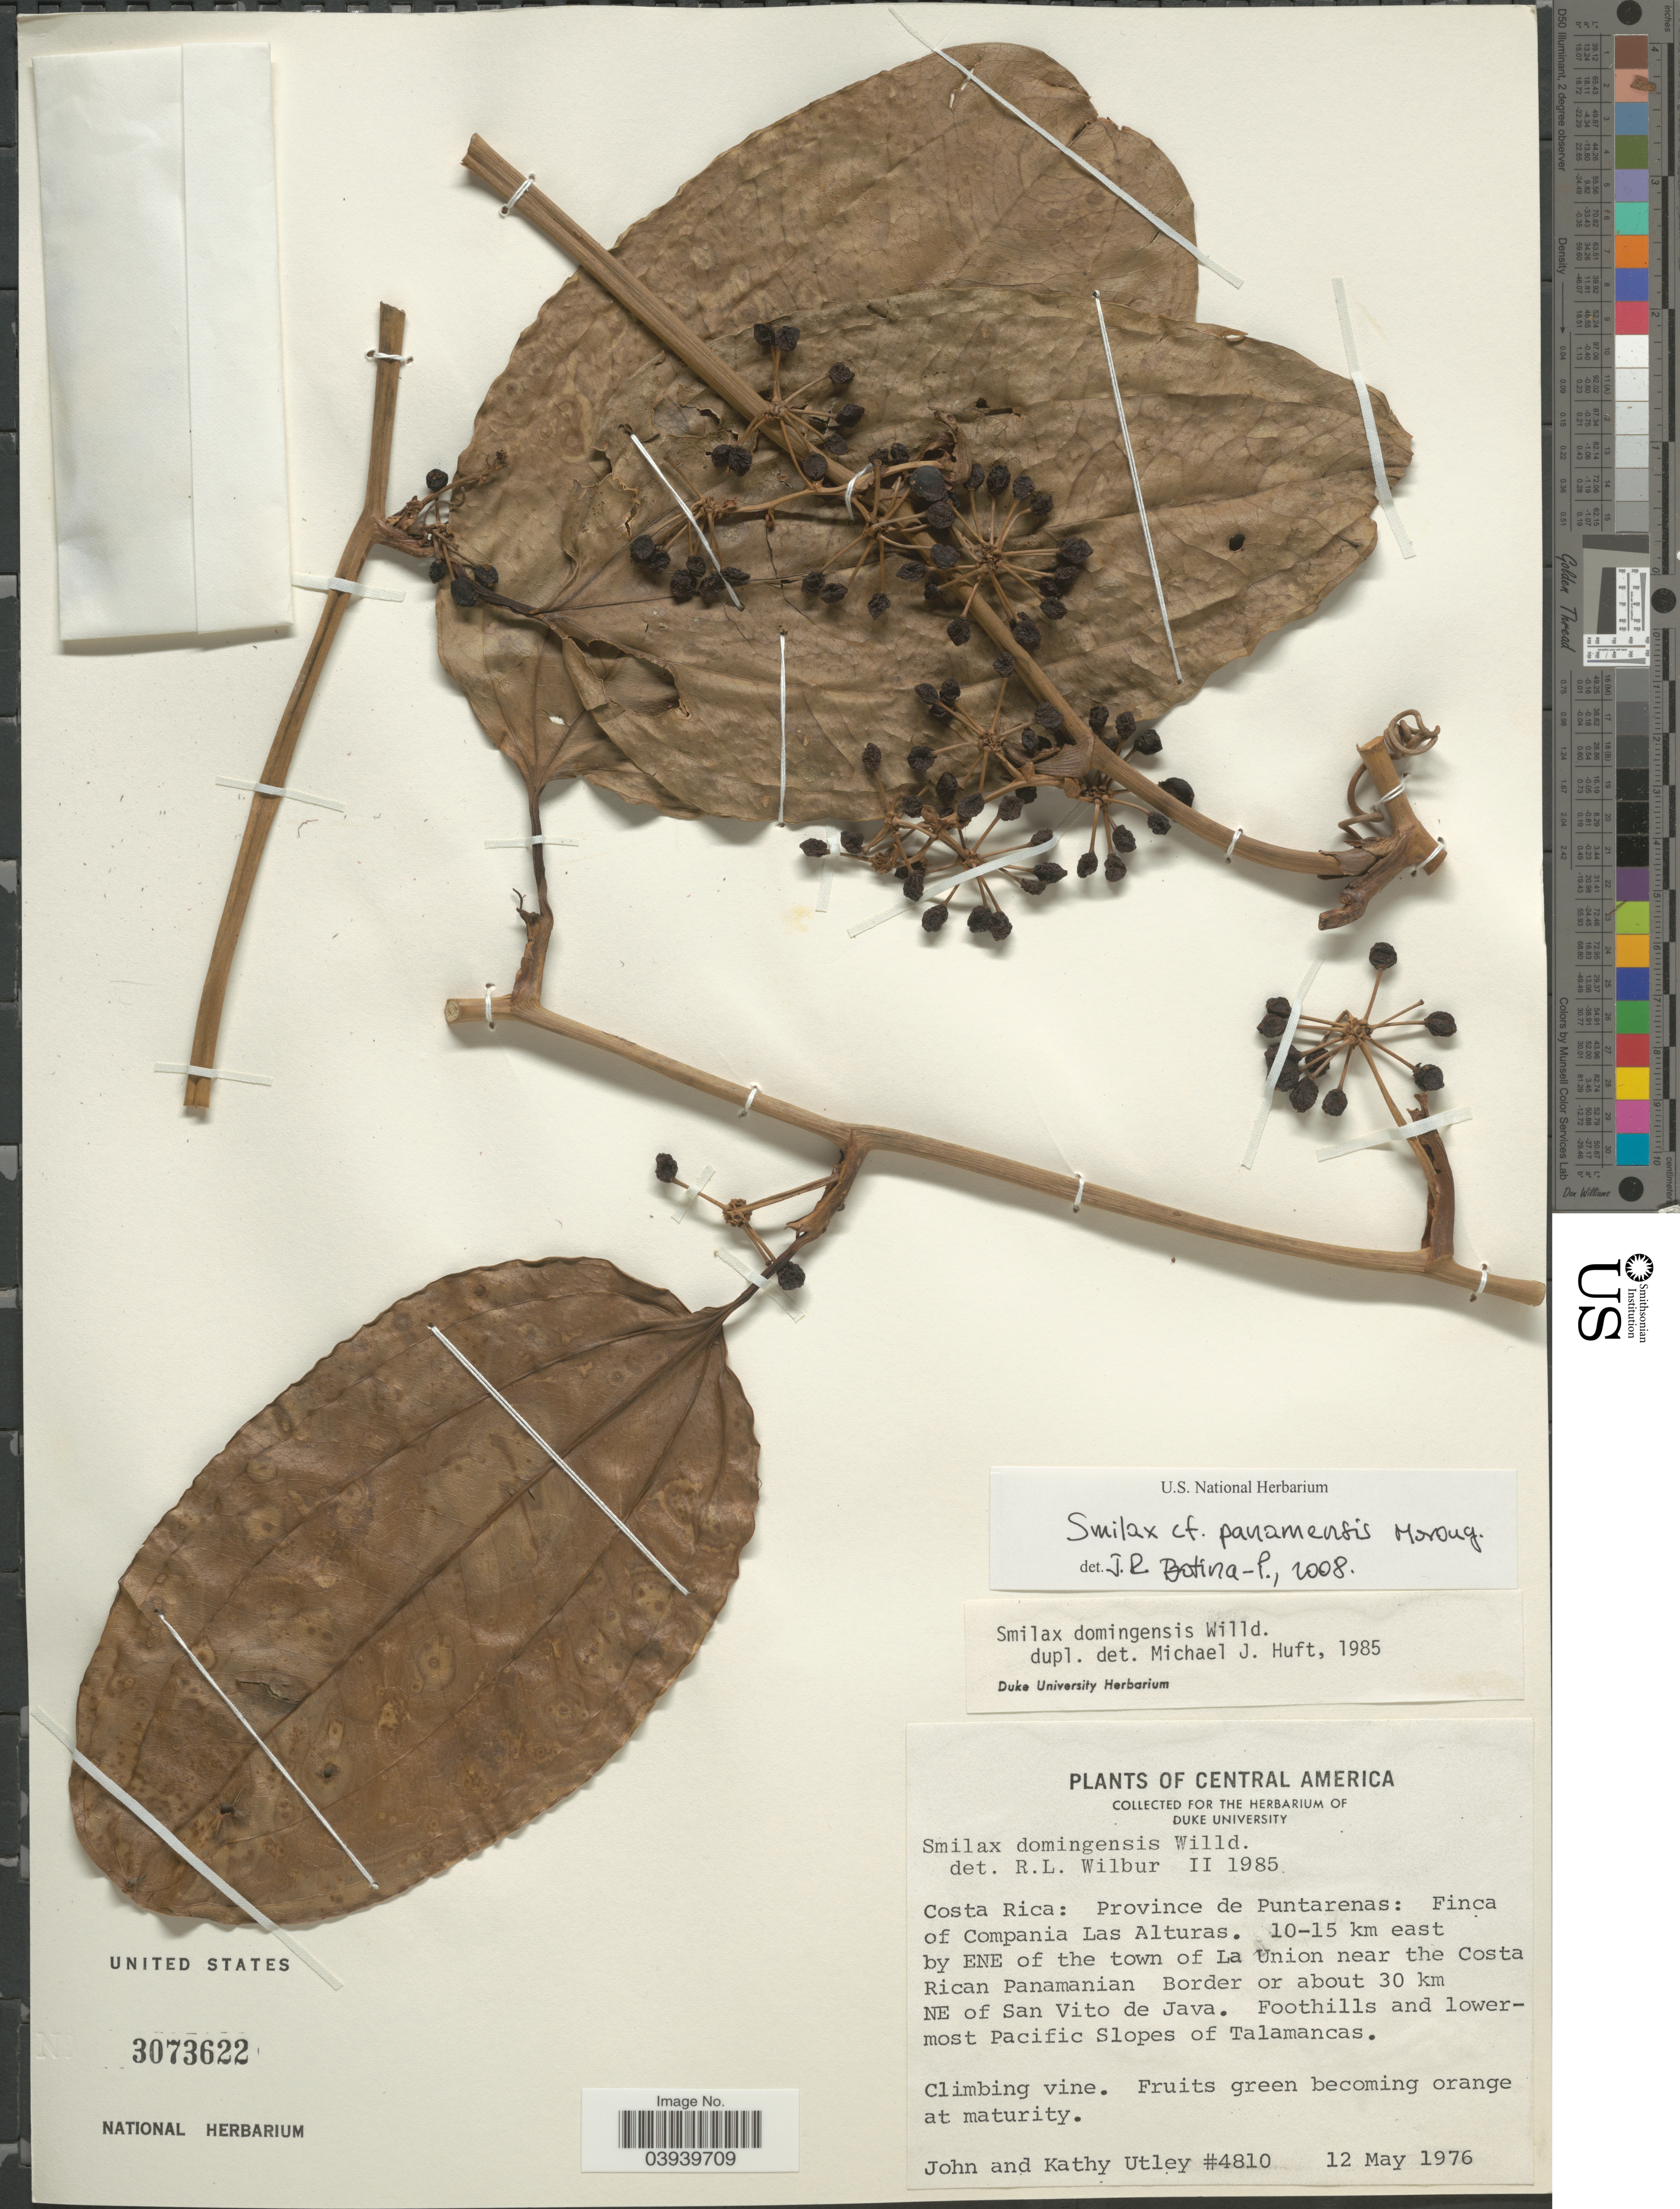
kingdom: Plantae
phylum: Tracheophyta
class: Liliopsida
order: Liliales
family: Smilacaceae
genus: Smilax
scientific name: Smilax panamensis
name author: Morong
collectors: J. F. Utley & K. Burt-Utley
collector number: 4810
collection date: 1976-05-12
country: Costa Rica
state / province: Puntarenas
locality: Finca of Compania Las Alturas. 10-15 km east by ENE of the town of La Union near the Costa Rican Panamanian Border or about 30 km NE of San Vito de Java. Foothills and lowermost Pacific Slopes of Talamancas.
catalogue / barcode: US 3073622